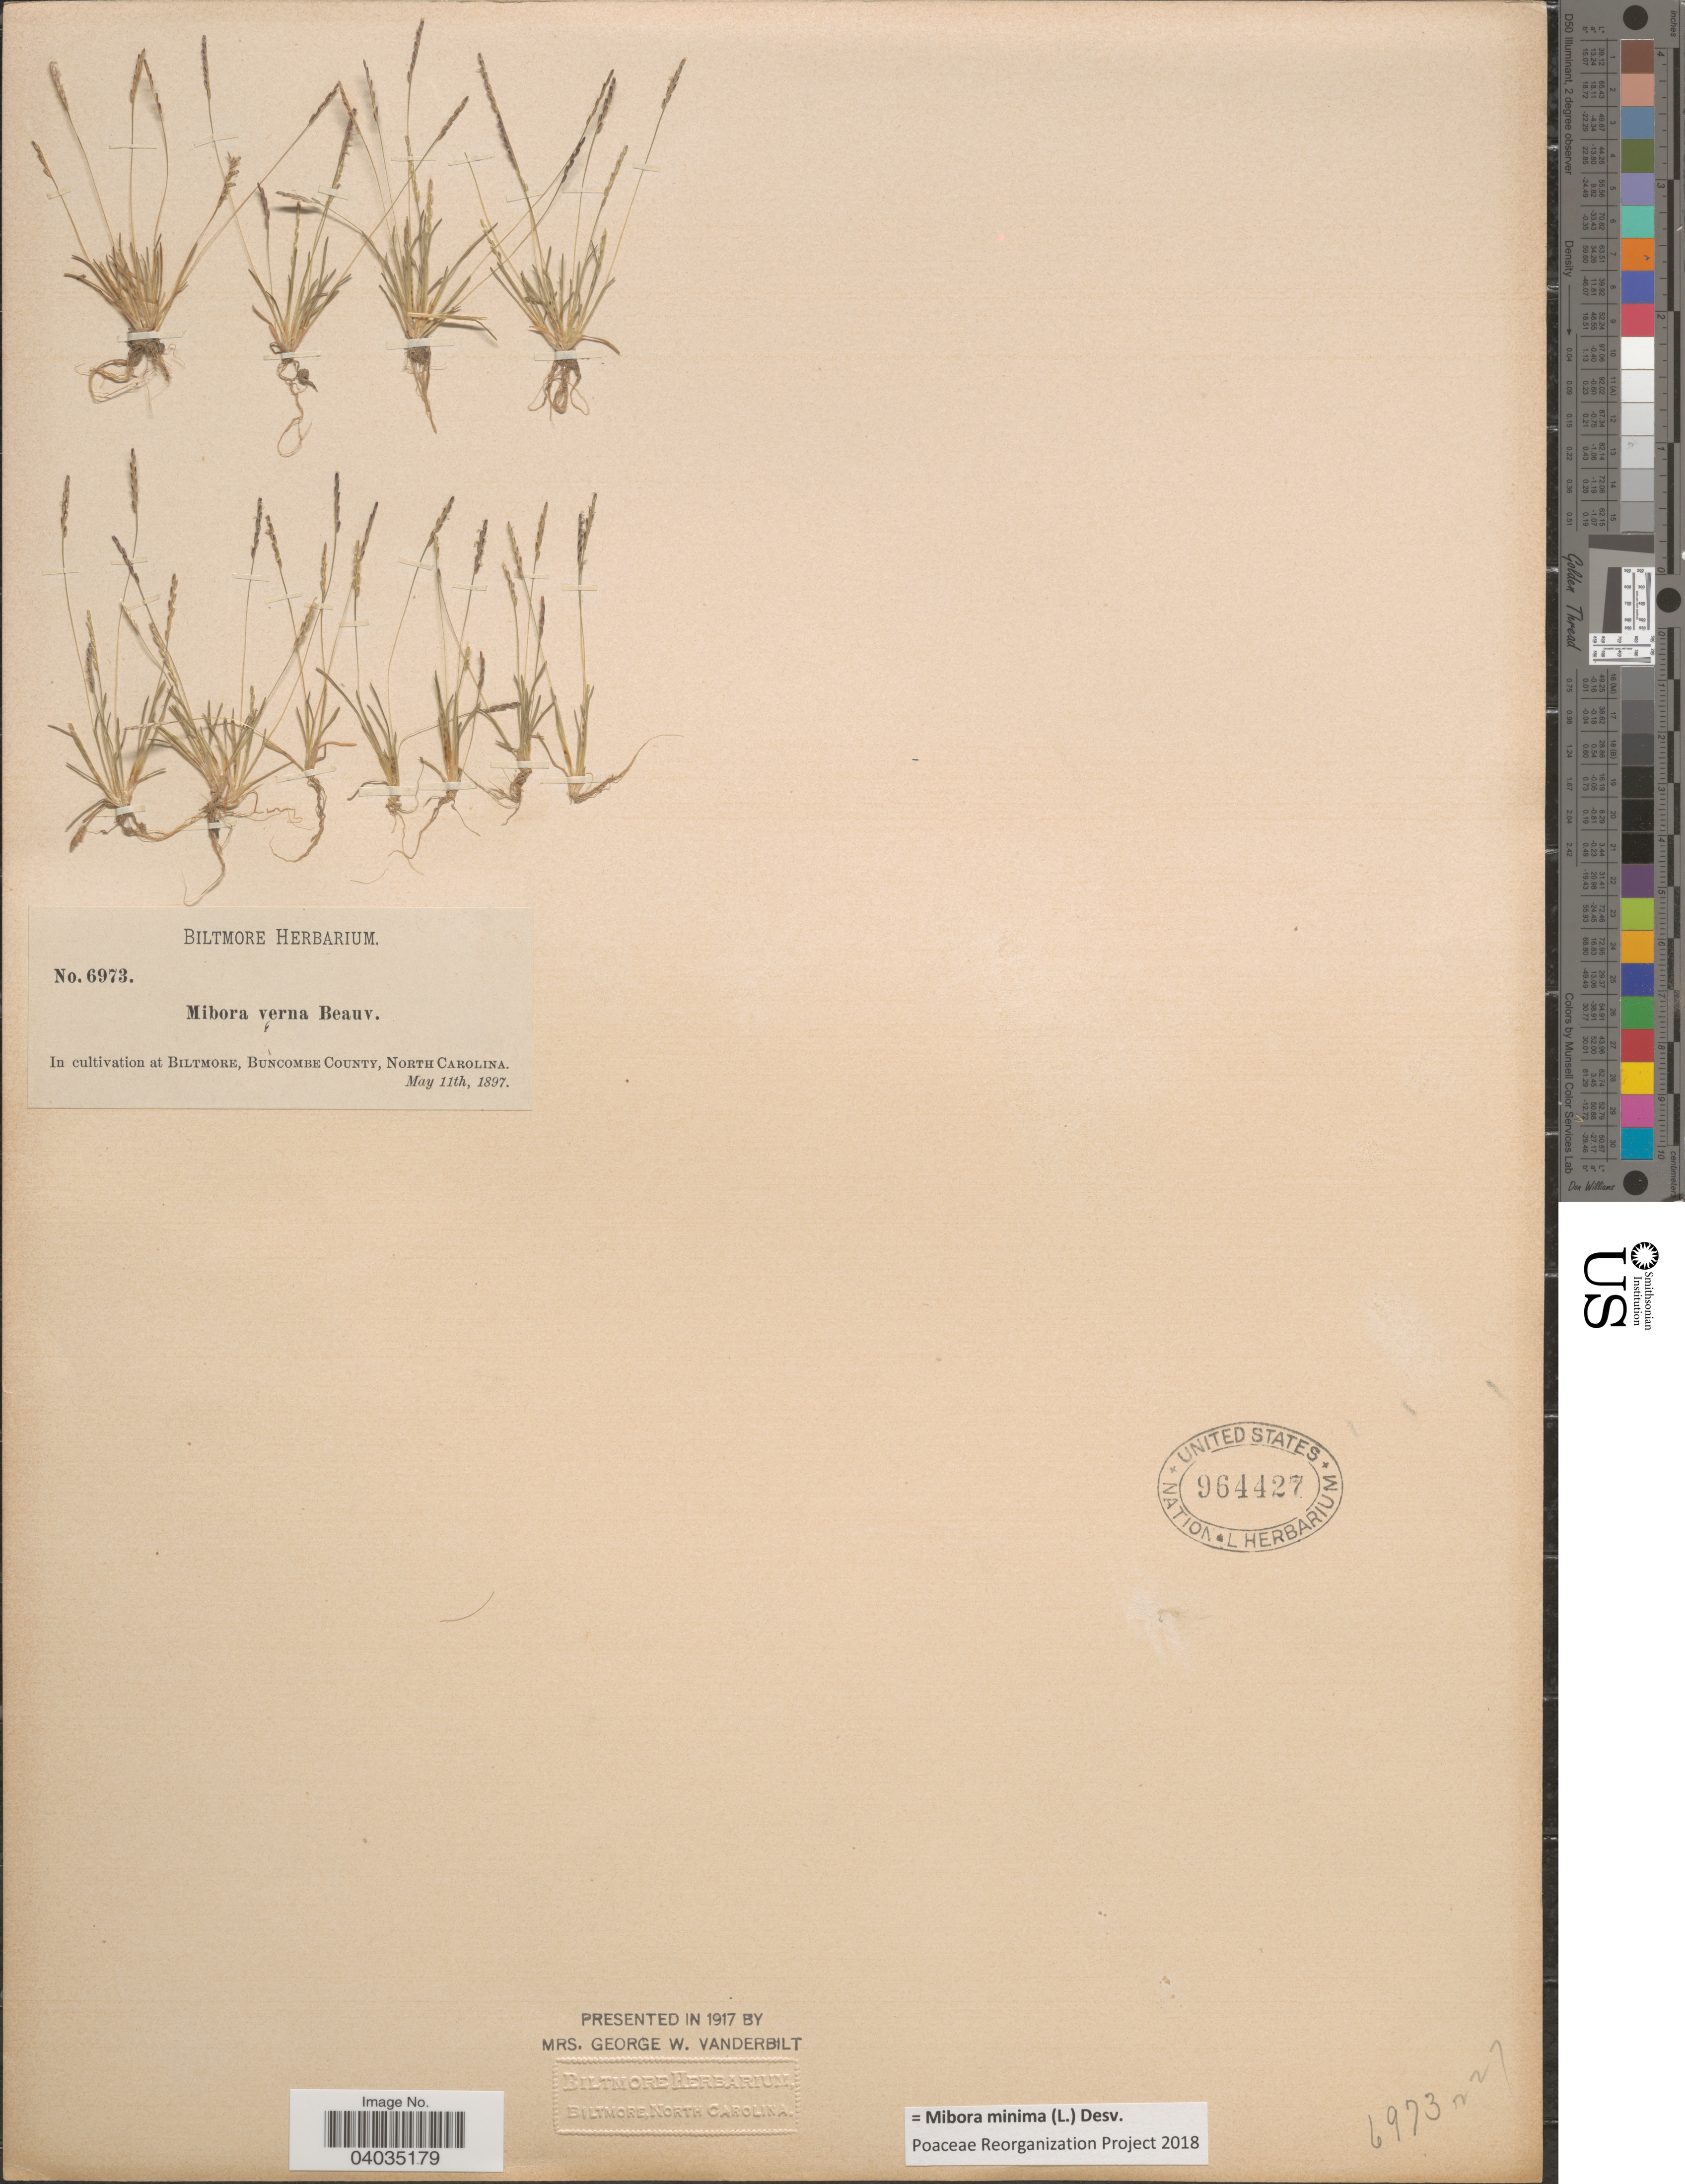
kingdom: Plantae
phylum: Tracheophyta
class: Liliopsida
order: Poales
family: Poaceae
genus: Mibora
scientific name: Mibora minima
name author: (L.) Desv.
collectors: ex herb. Biltmore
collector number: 6973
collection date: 1897-05-11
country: United States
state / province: North Carolina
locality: In cultivation at Biltmore, Buncombe County.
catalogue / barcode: US 964427